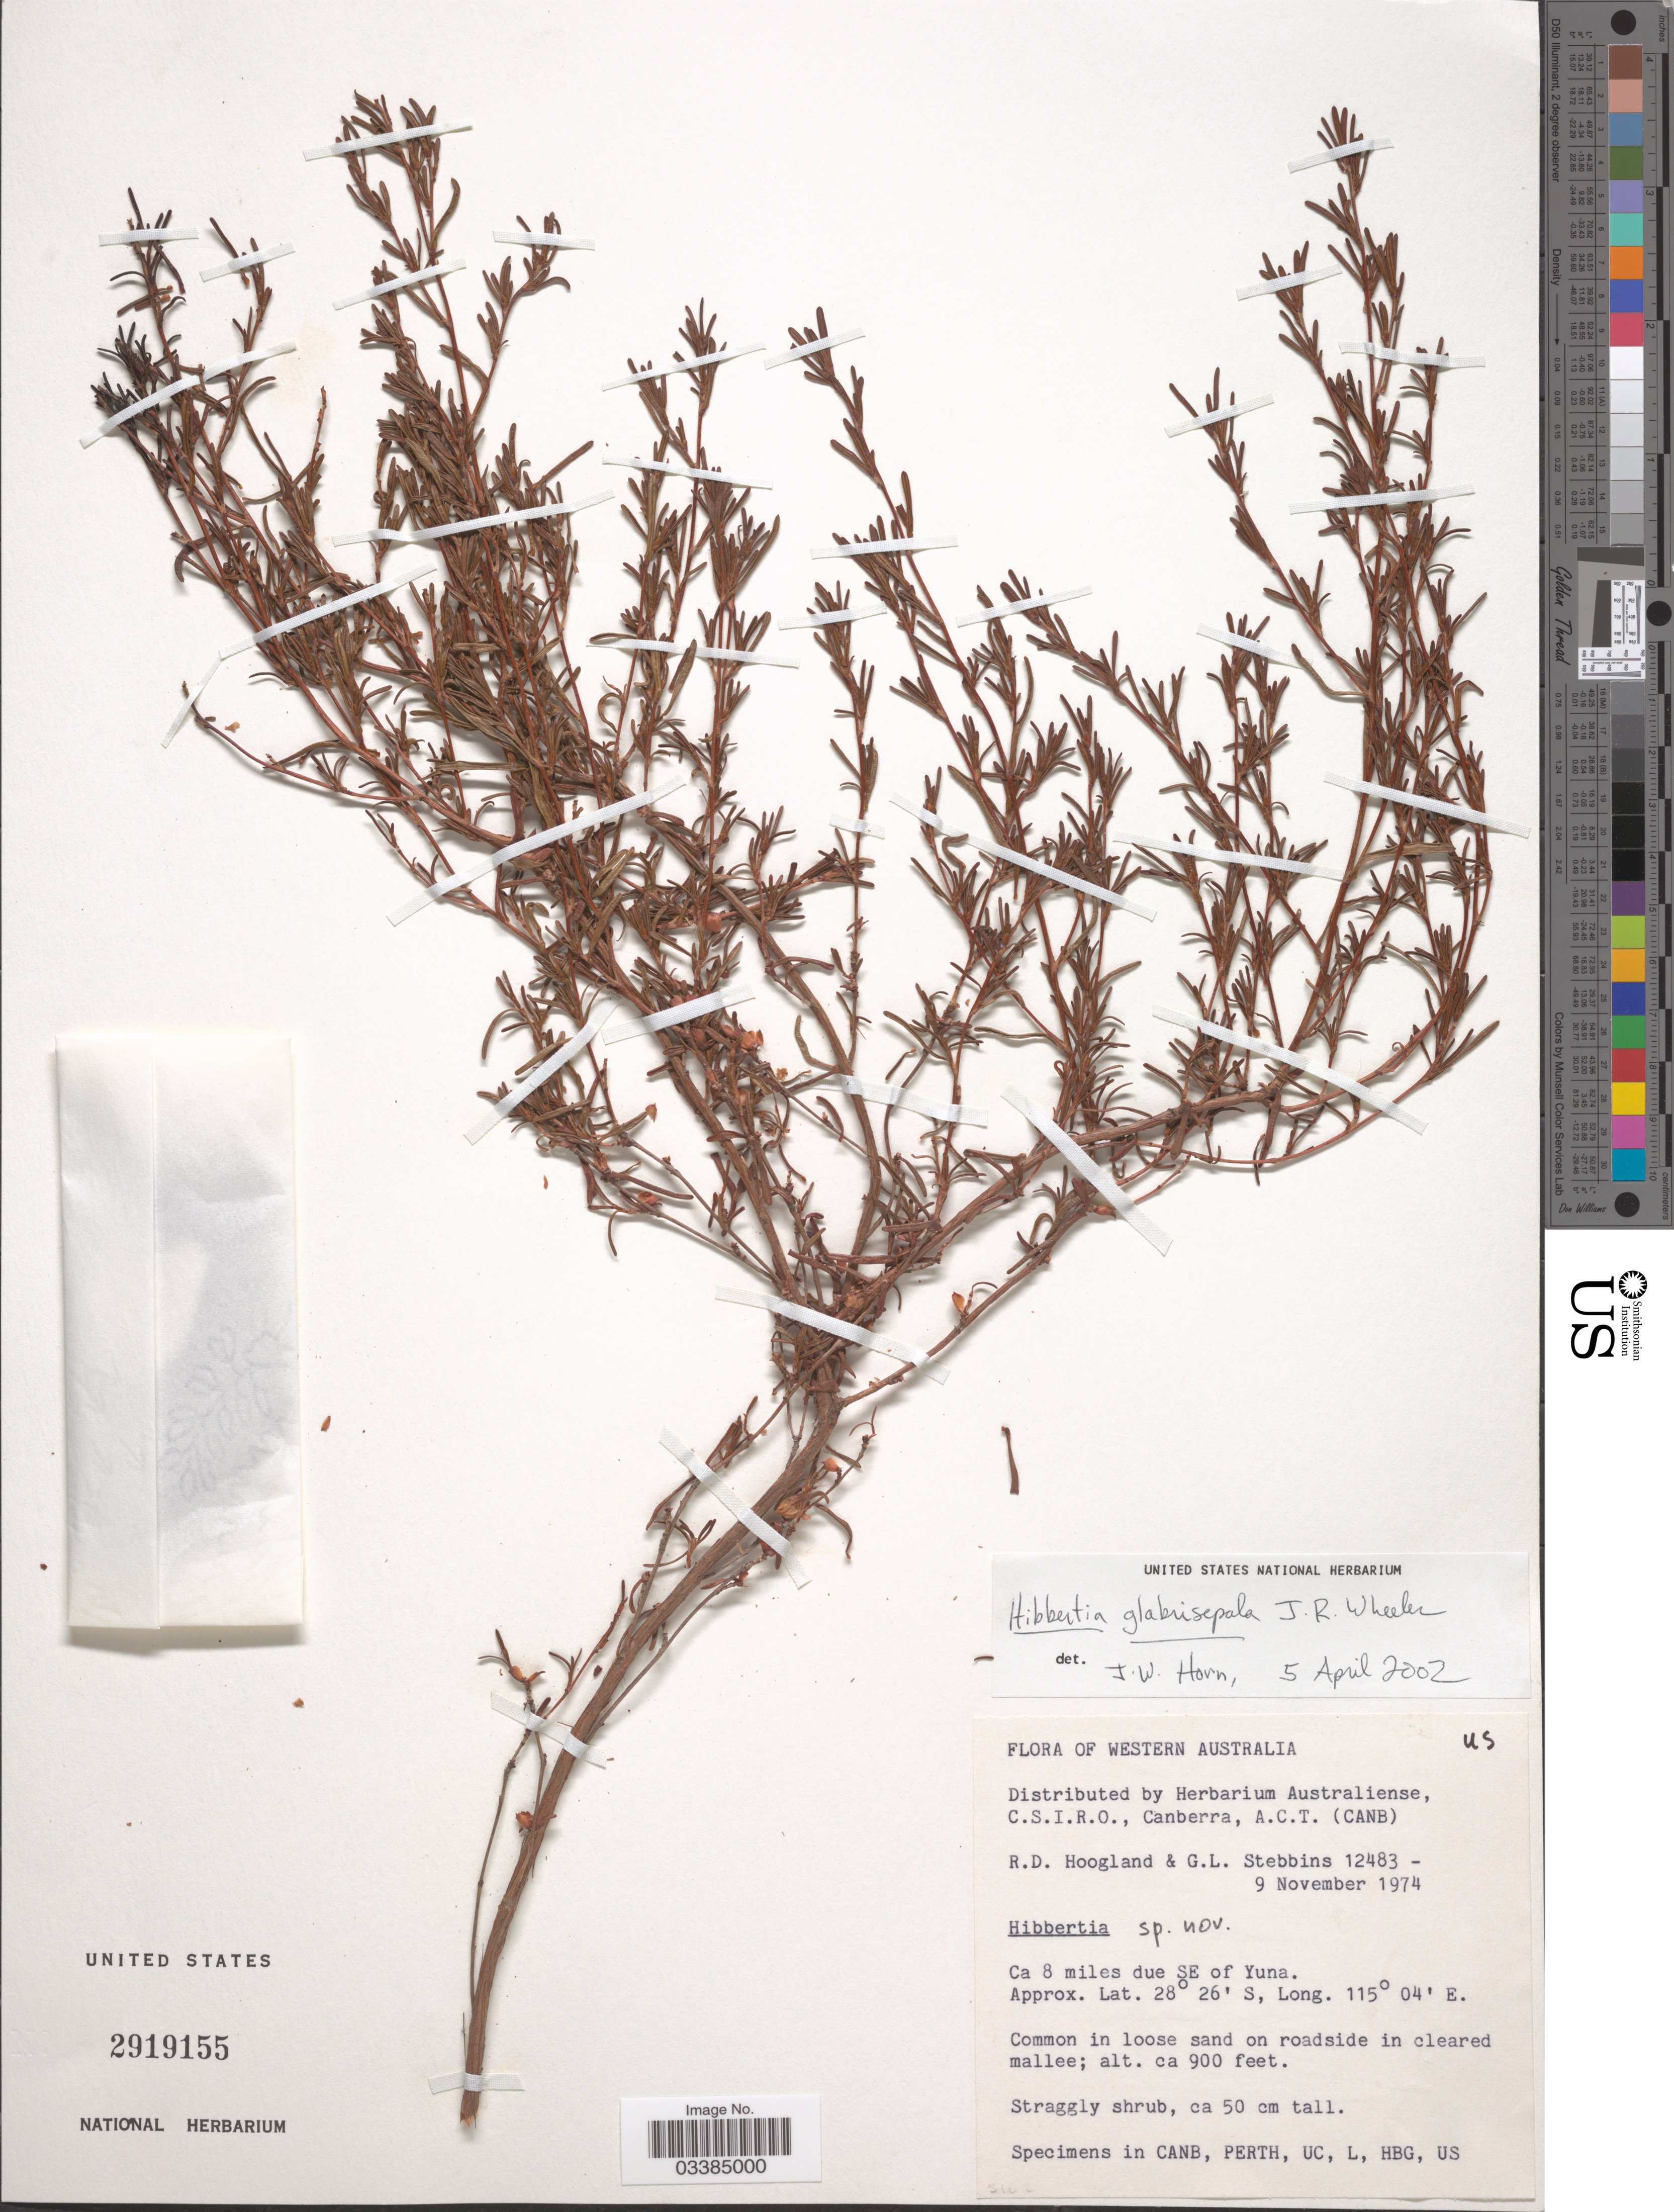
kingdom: Plantae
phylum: Tracheophyta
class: Magnoliopsida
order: Dilleniales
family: Dilleniaceae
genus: Hibbertia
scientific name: Hibbertia glabrisepala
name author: J.R. Wheeler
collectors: R. D. Hoogland & G. L. Stebbins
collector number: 12483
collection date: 1974-11-09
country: Australia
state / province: Western Australia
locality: Ca 8 miles due SE of Yuna.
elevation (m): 274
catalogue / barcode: US 2919155